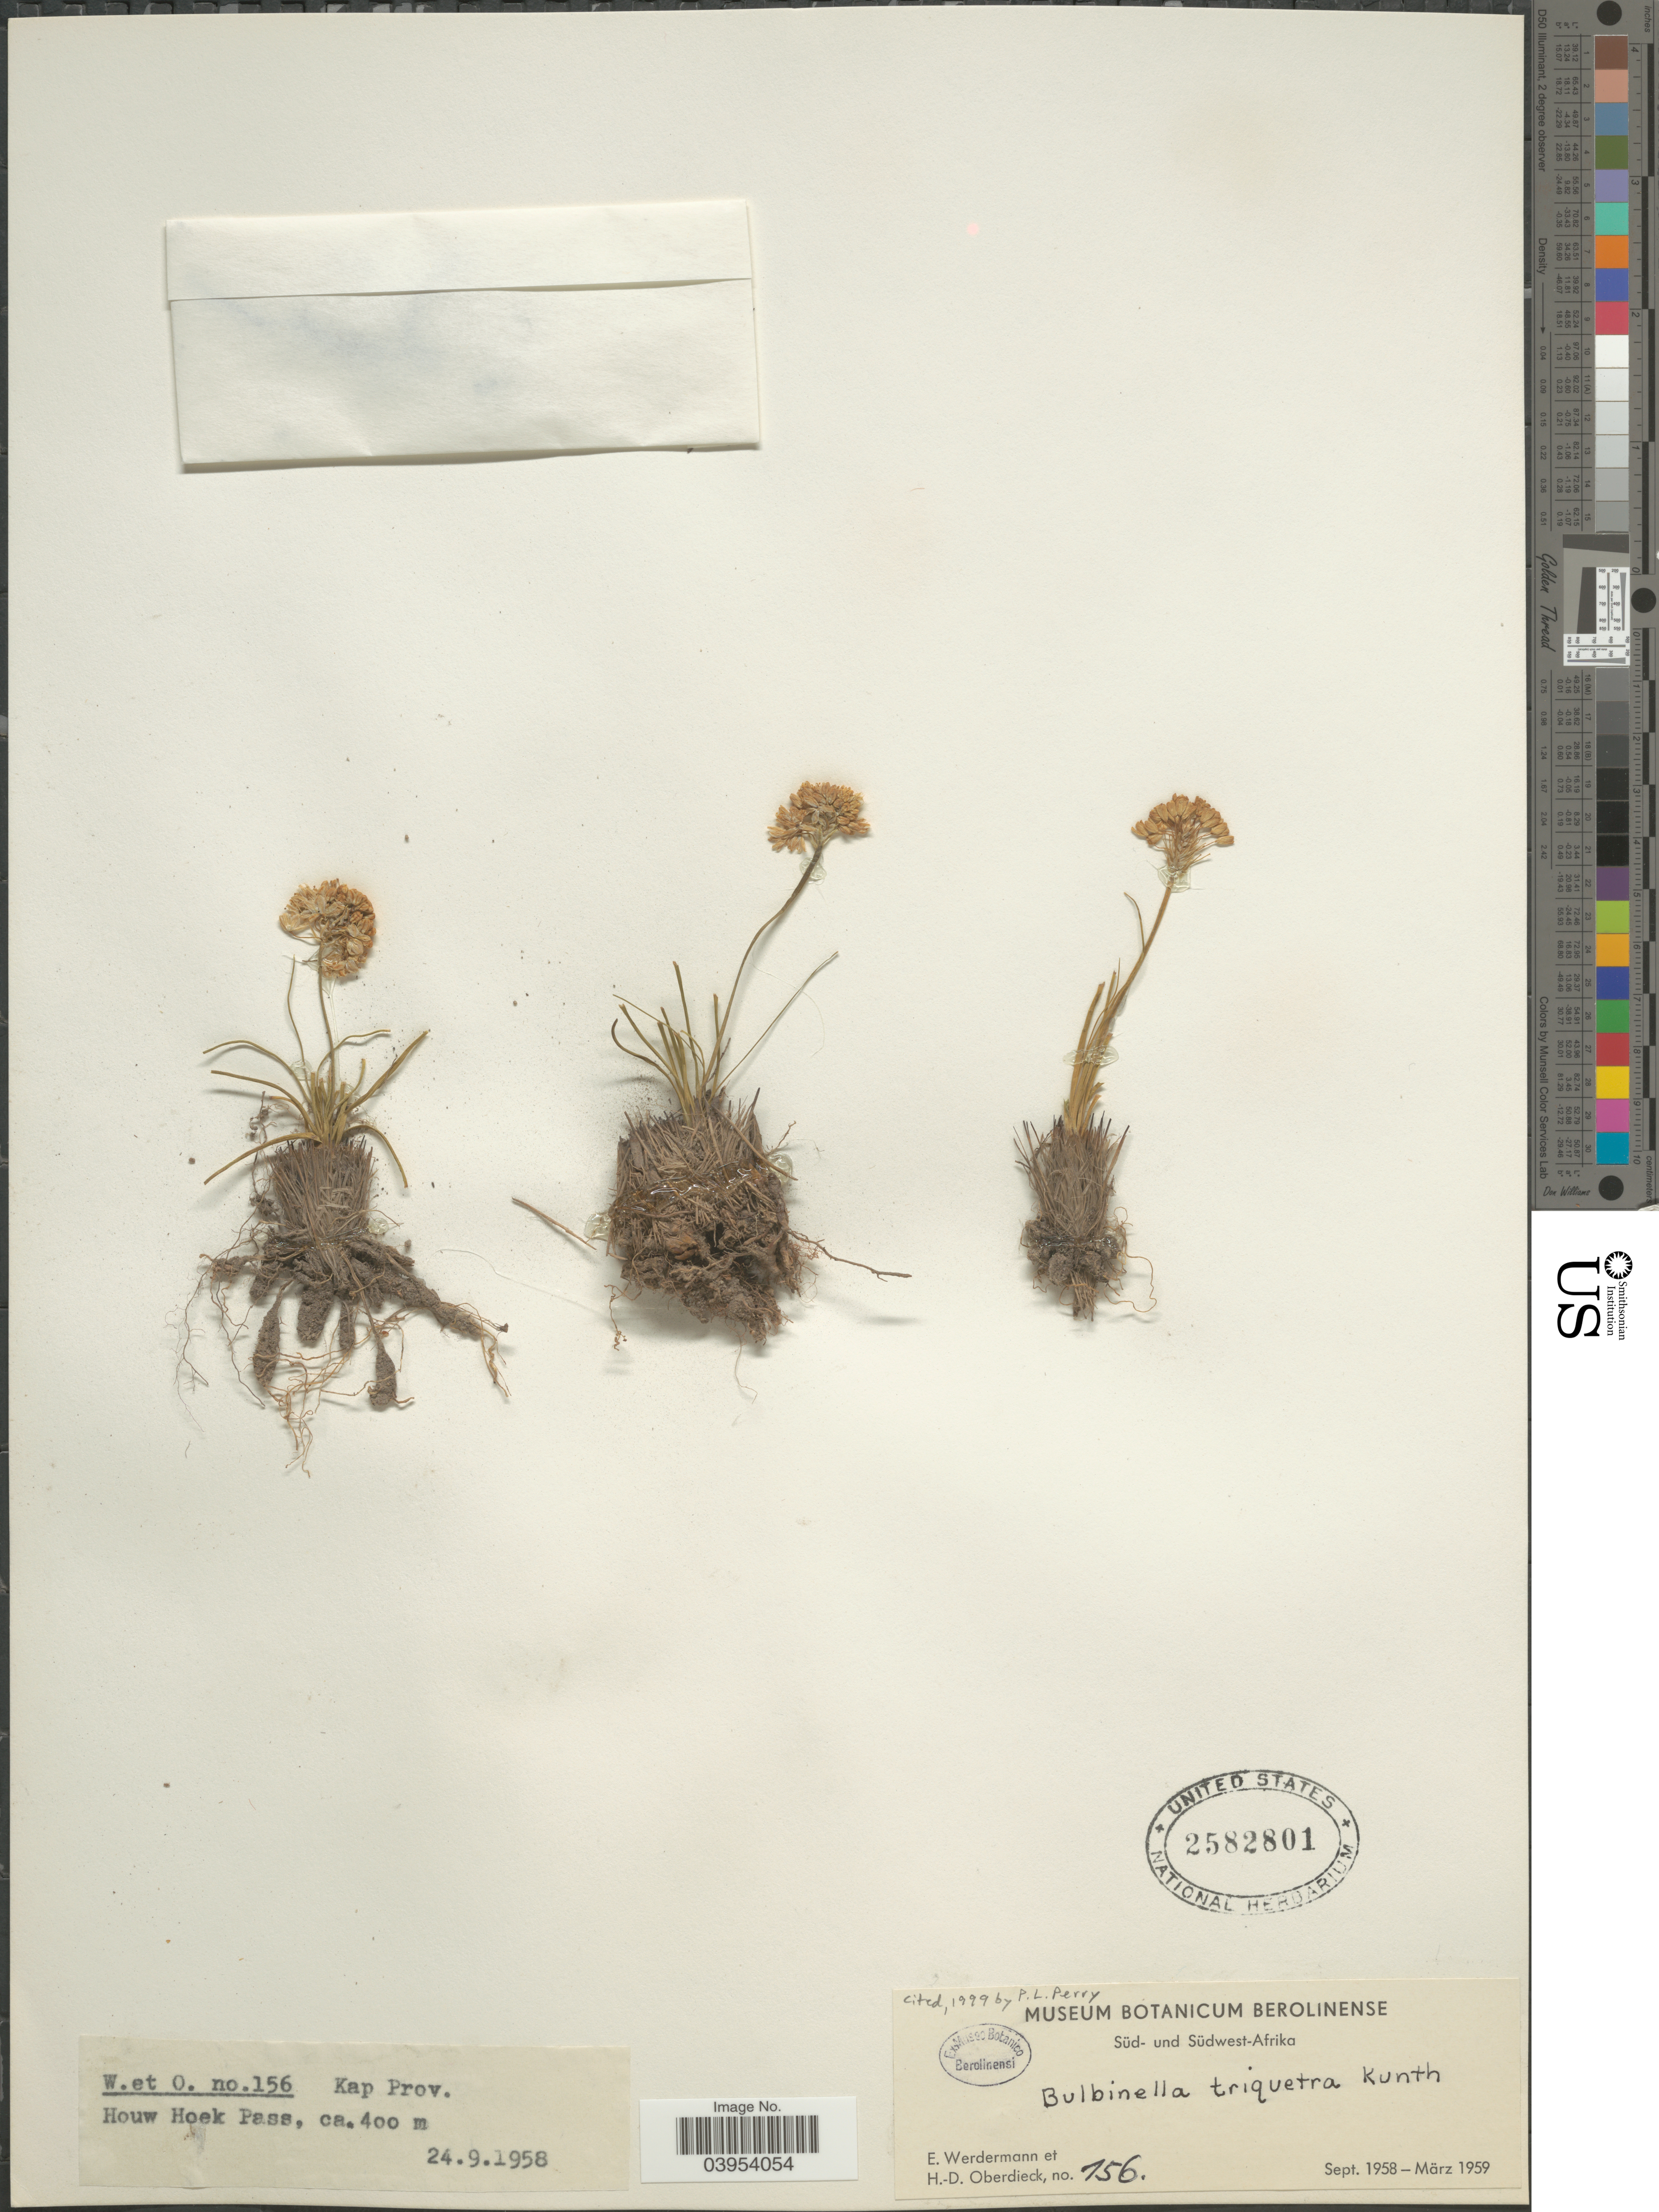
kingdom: Plantae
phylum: Tracheophyta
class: Liliopsida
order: Asparagales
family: Asphodelaceae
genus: Bulbinella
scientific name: Bulbinella triquetra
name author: (L. f.) Kunth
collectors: E. Werdermann & H. Oberdieck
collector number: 156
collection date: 1958-09-24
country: South Africa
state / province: Western Cape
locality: Kap Prov. Houw Hoek Pass.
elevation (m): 400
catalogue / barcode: US 2582801